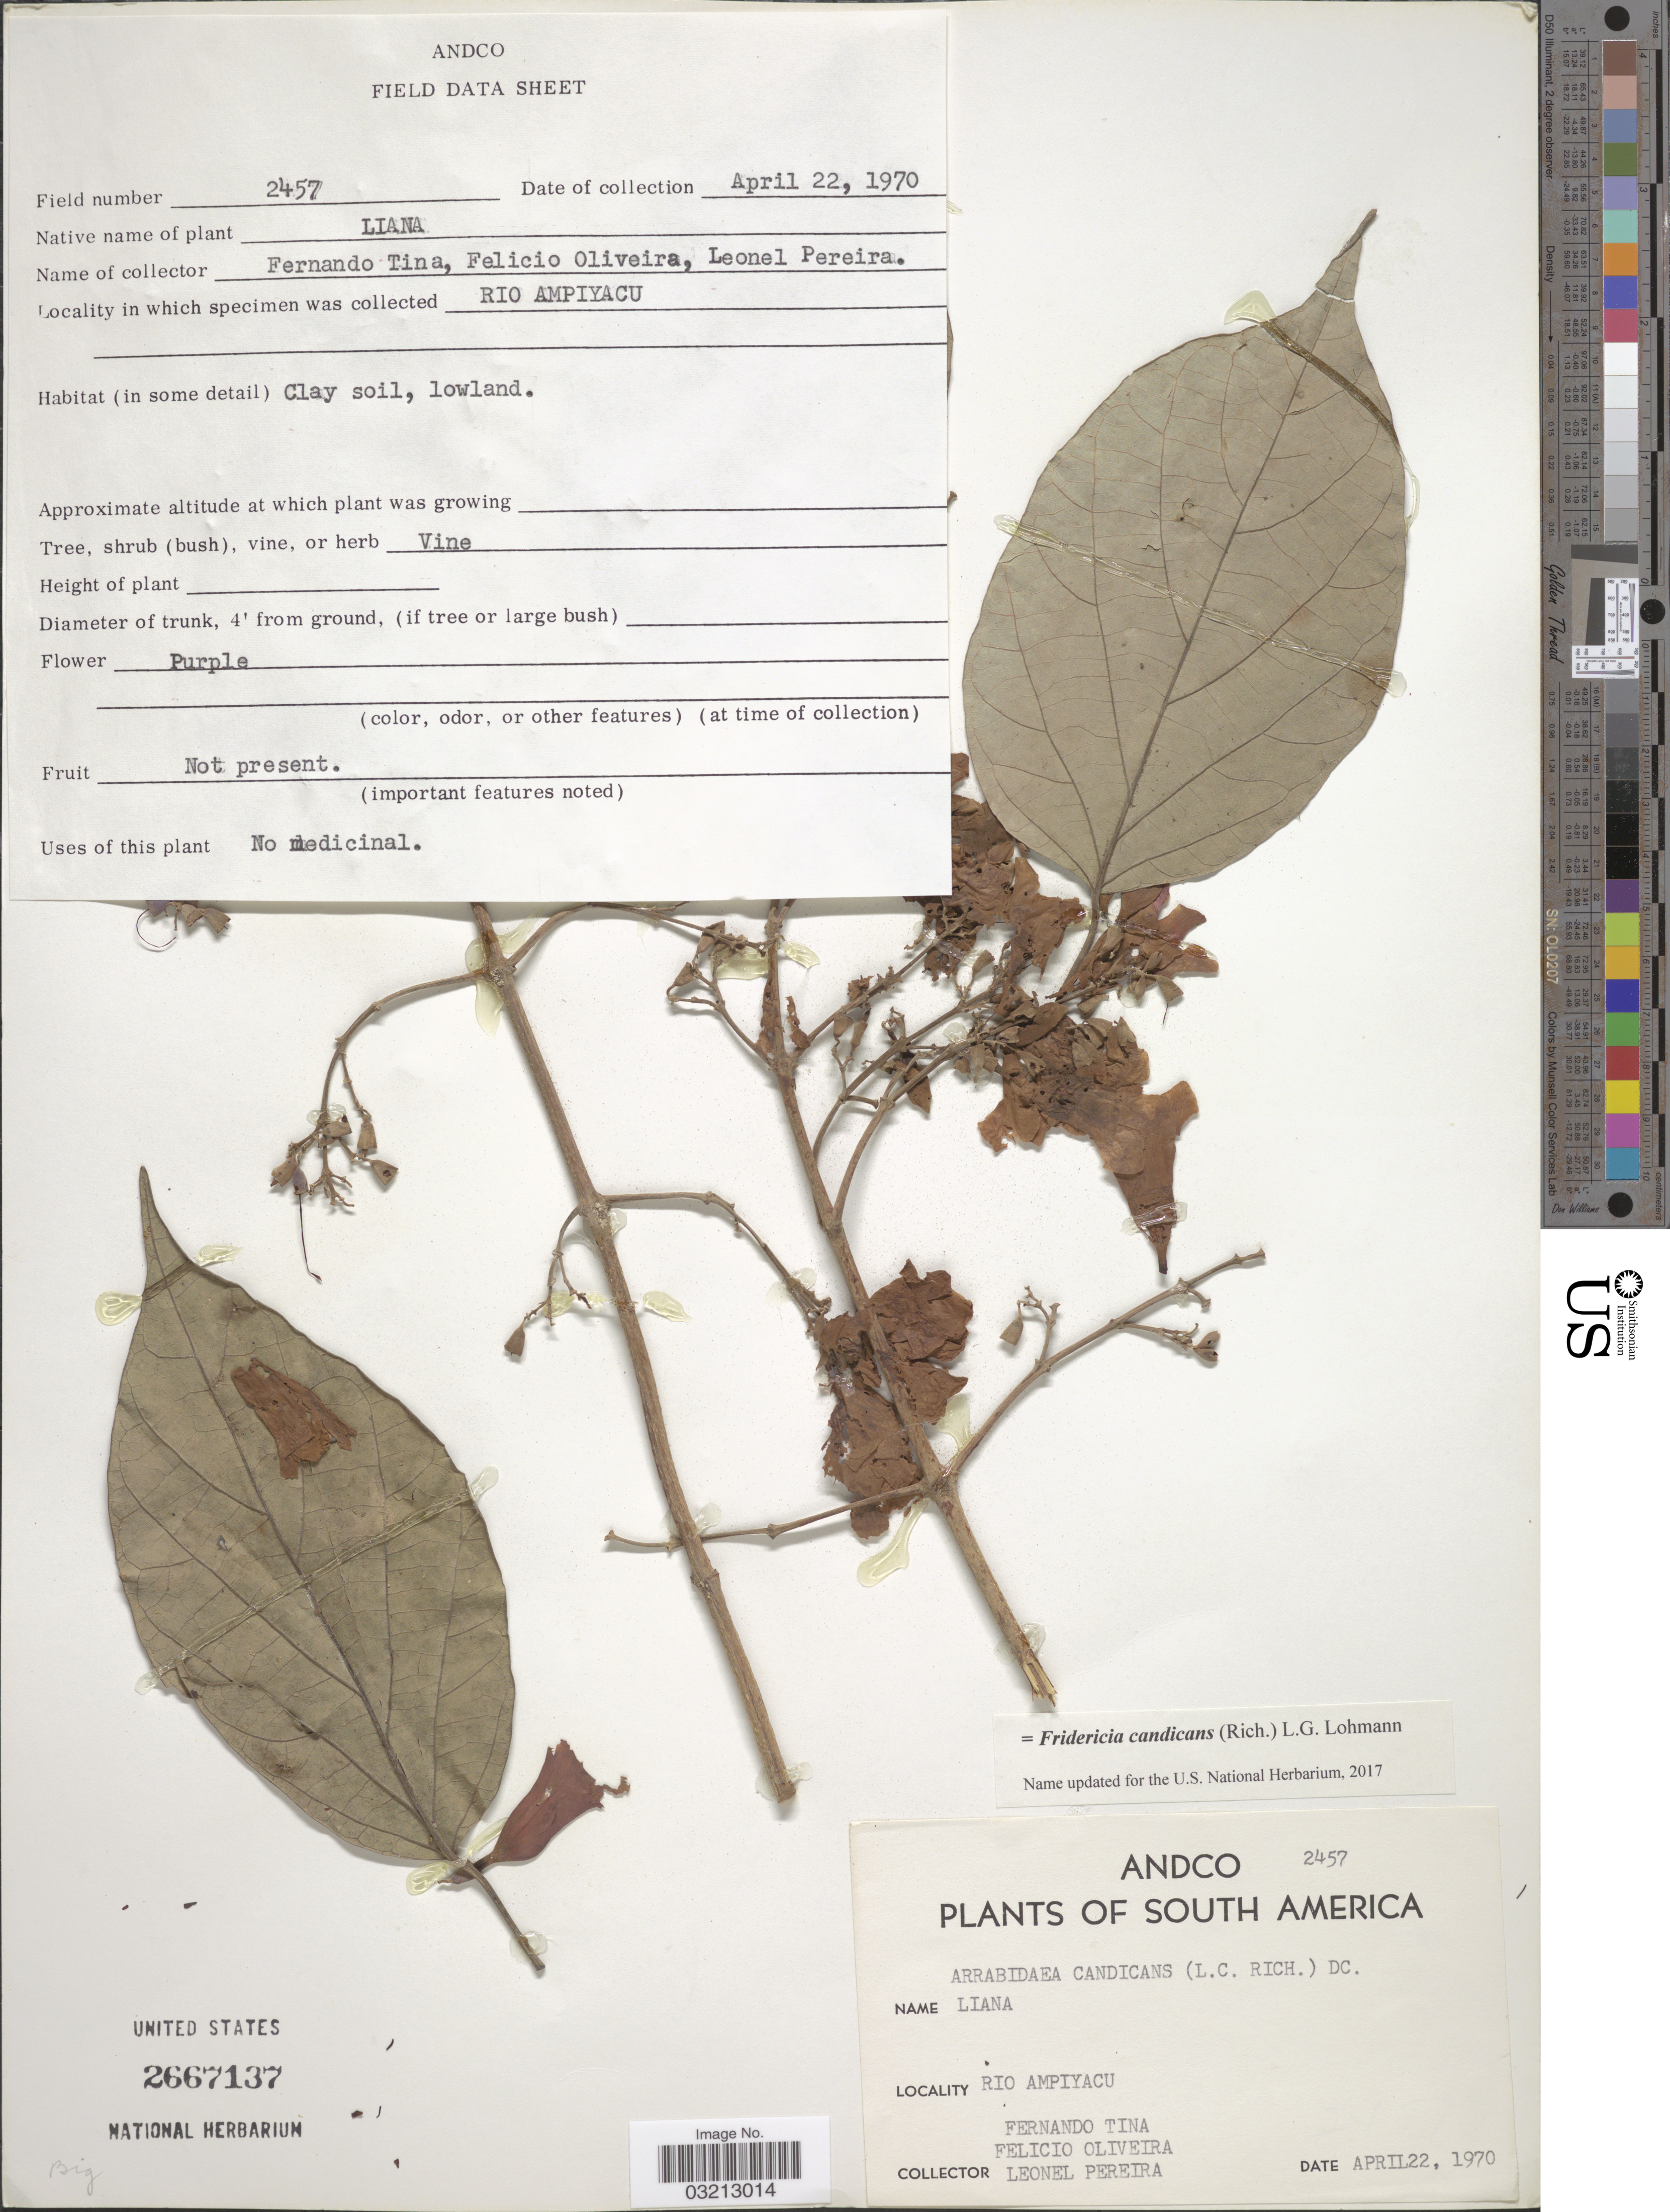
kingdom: Plantae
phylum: Tracheophyta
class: Magnoliopsida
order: Lamiales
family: Bignoniaceae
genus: Fridericia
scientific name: Fridericia candicans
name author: (Rich.) L.G. Lohmann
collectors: F. Tina, F. Oliveira & L. Pereira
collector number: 2457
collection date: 1970-04-22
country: Peru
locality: South America. Rio Ampiyacu.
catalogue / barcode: US 2667137